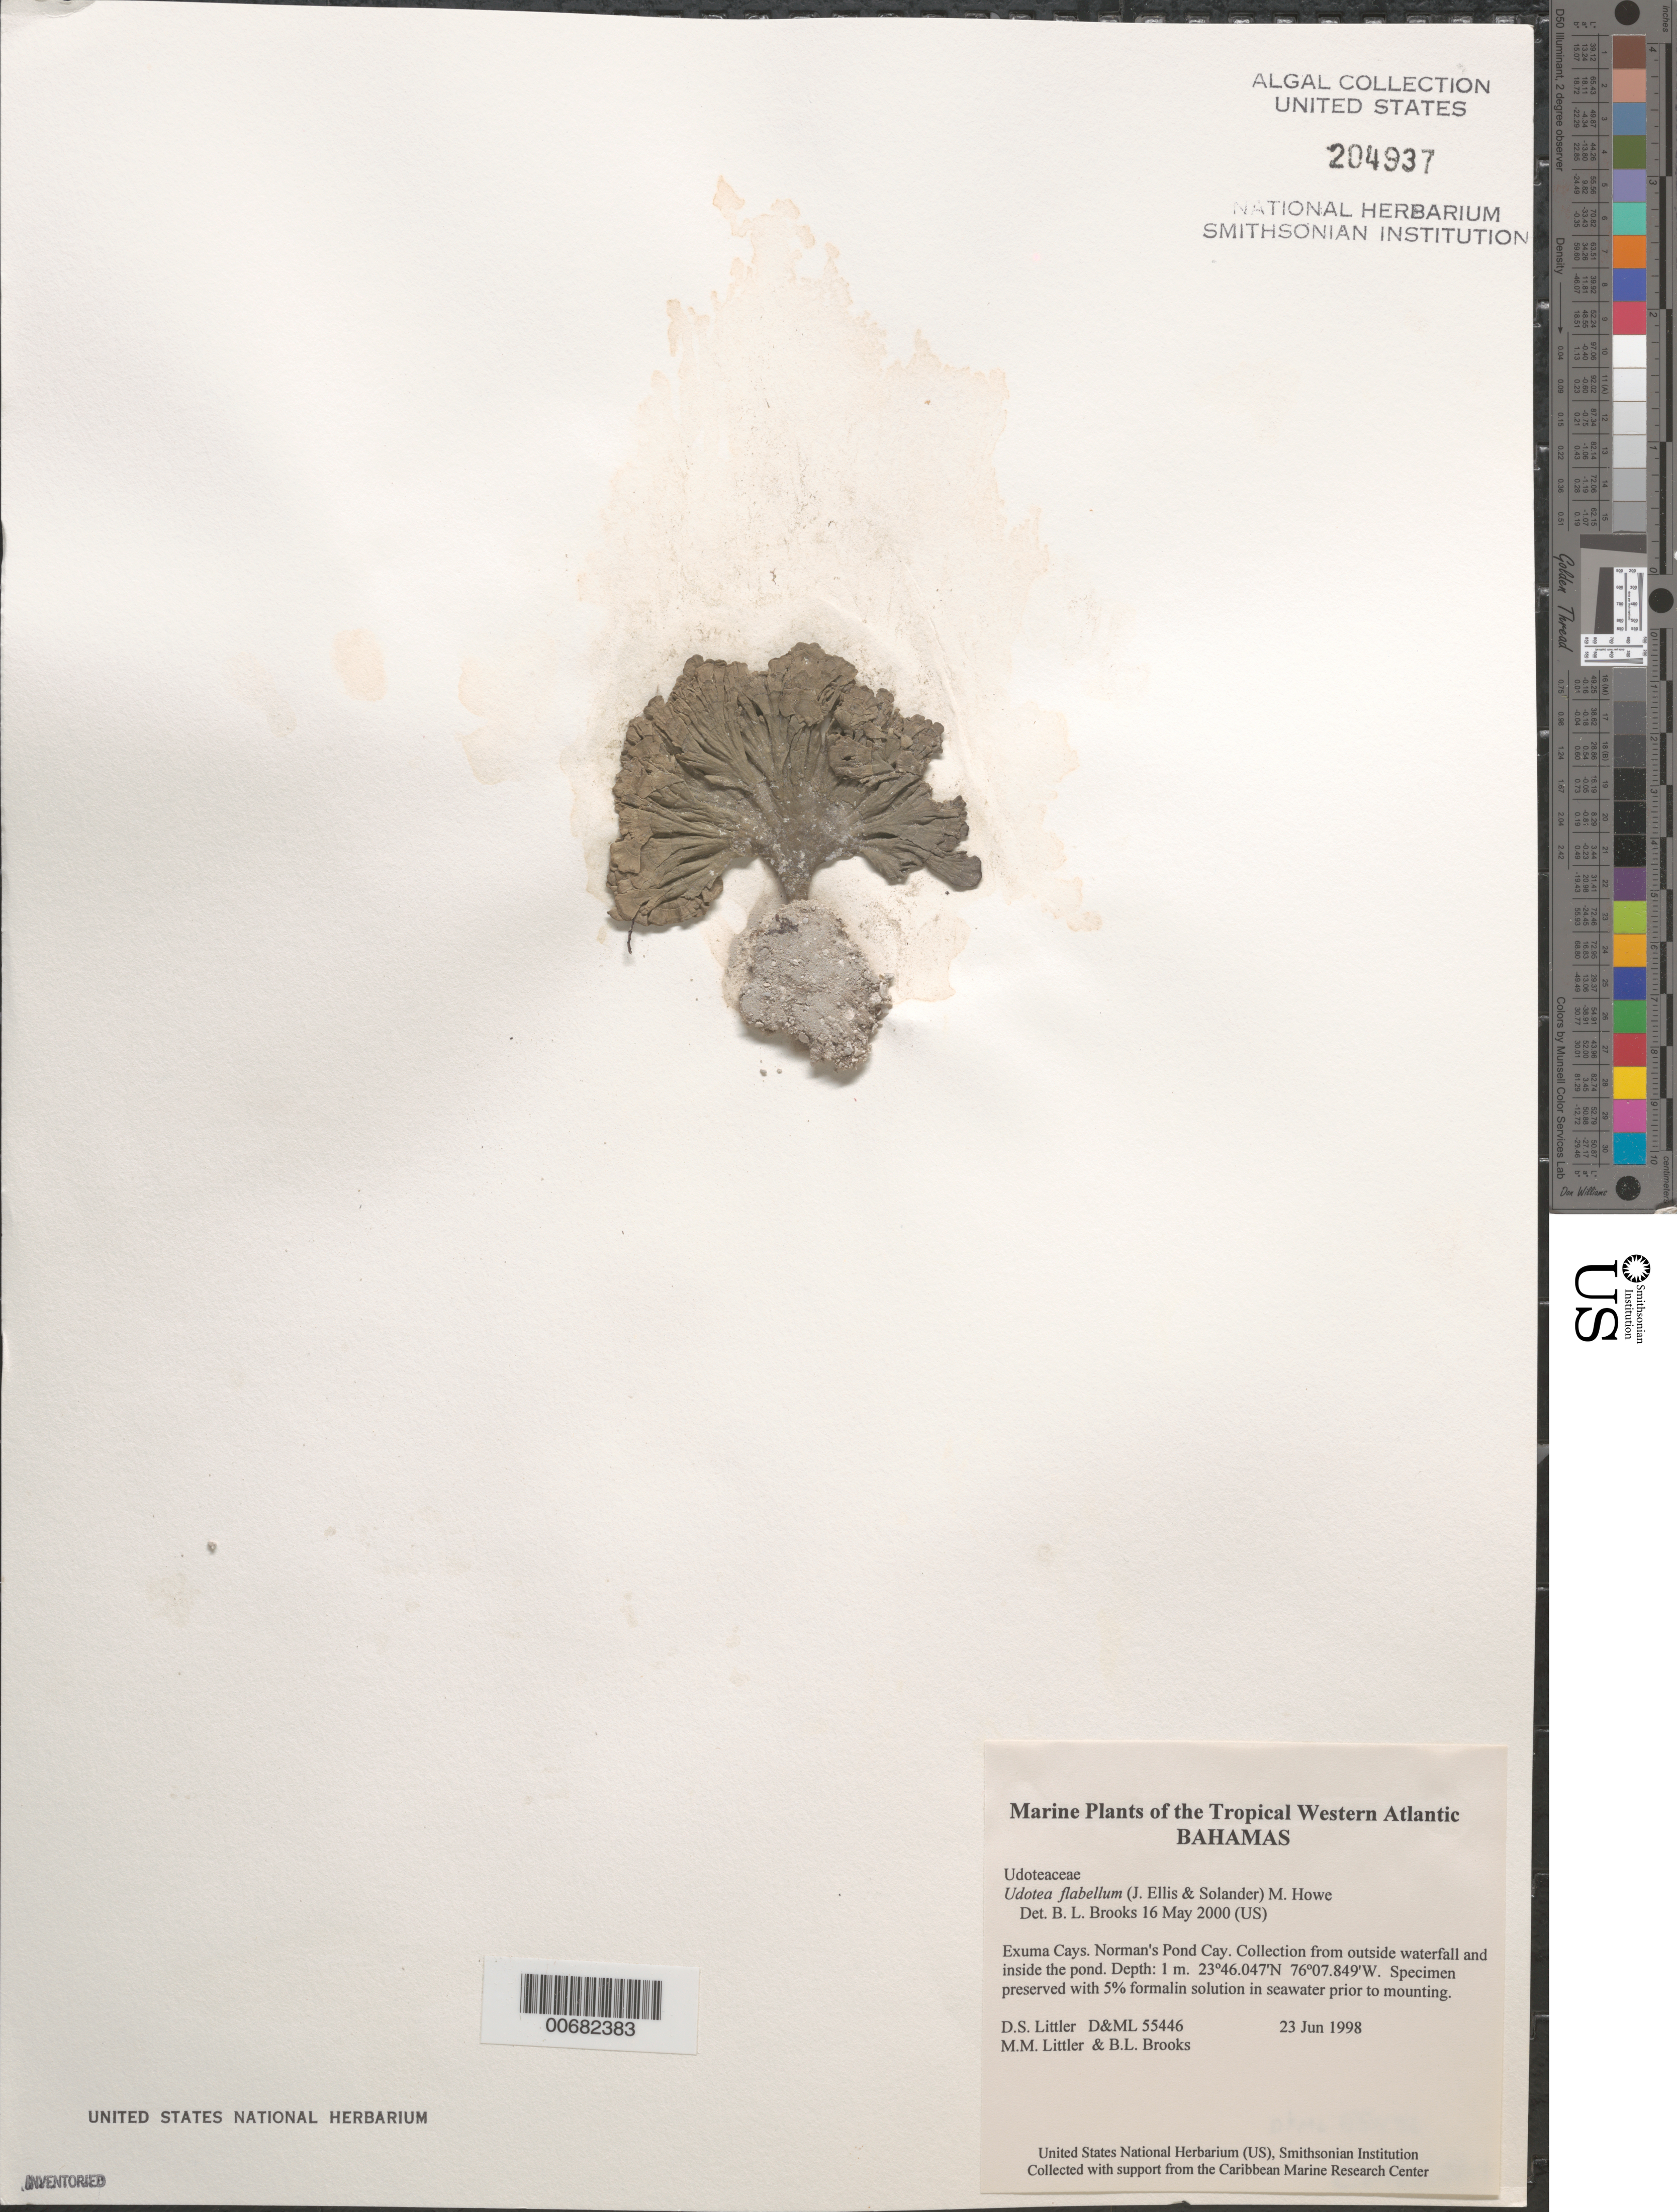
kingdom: Plantae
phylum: Chlorophyta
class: Ulvophyceae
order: Bryopsidales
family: Udoteaceae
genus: Udotea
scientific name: Udotea flabellum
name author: (J. Ellis & Sol.) M. Howe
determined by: Littler, D. S.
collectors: D. S. Littler, M. M. Littler & B. Brooks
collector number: D&ML 55446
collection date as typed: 23 Jun 1998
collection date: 1998-06-23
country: Bahamas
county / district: Exuma District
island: Norman's Pond Cay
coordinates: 23 46.047' N, 76 07.849' W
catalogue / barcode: US 204937